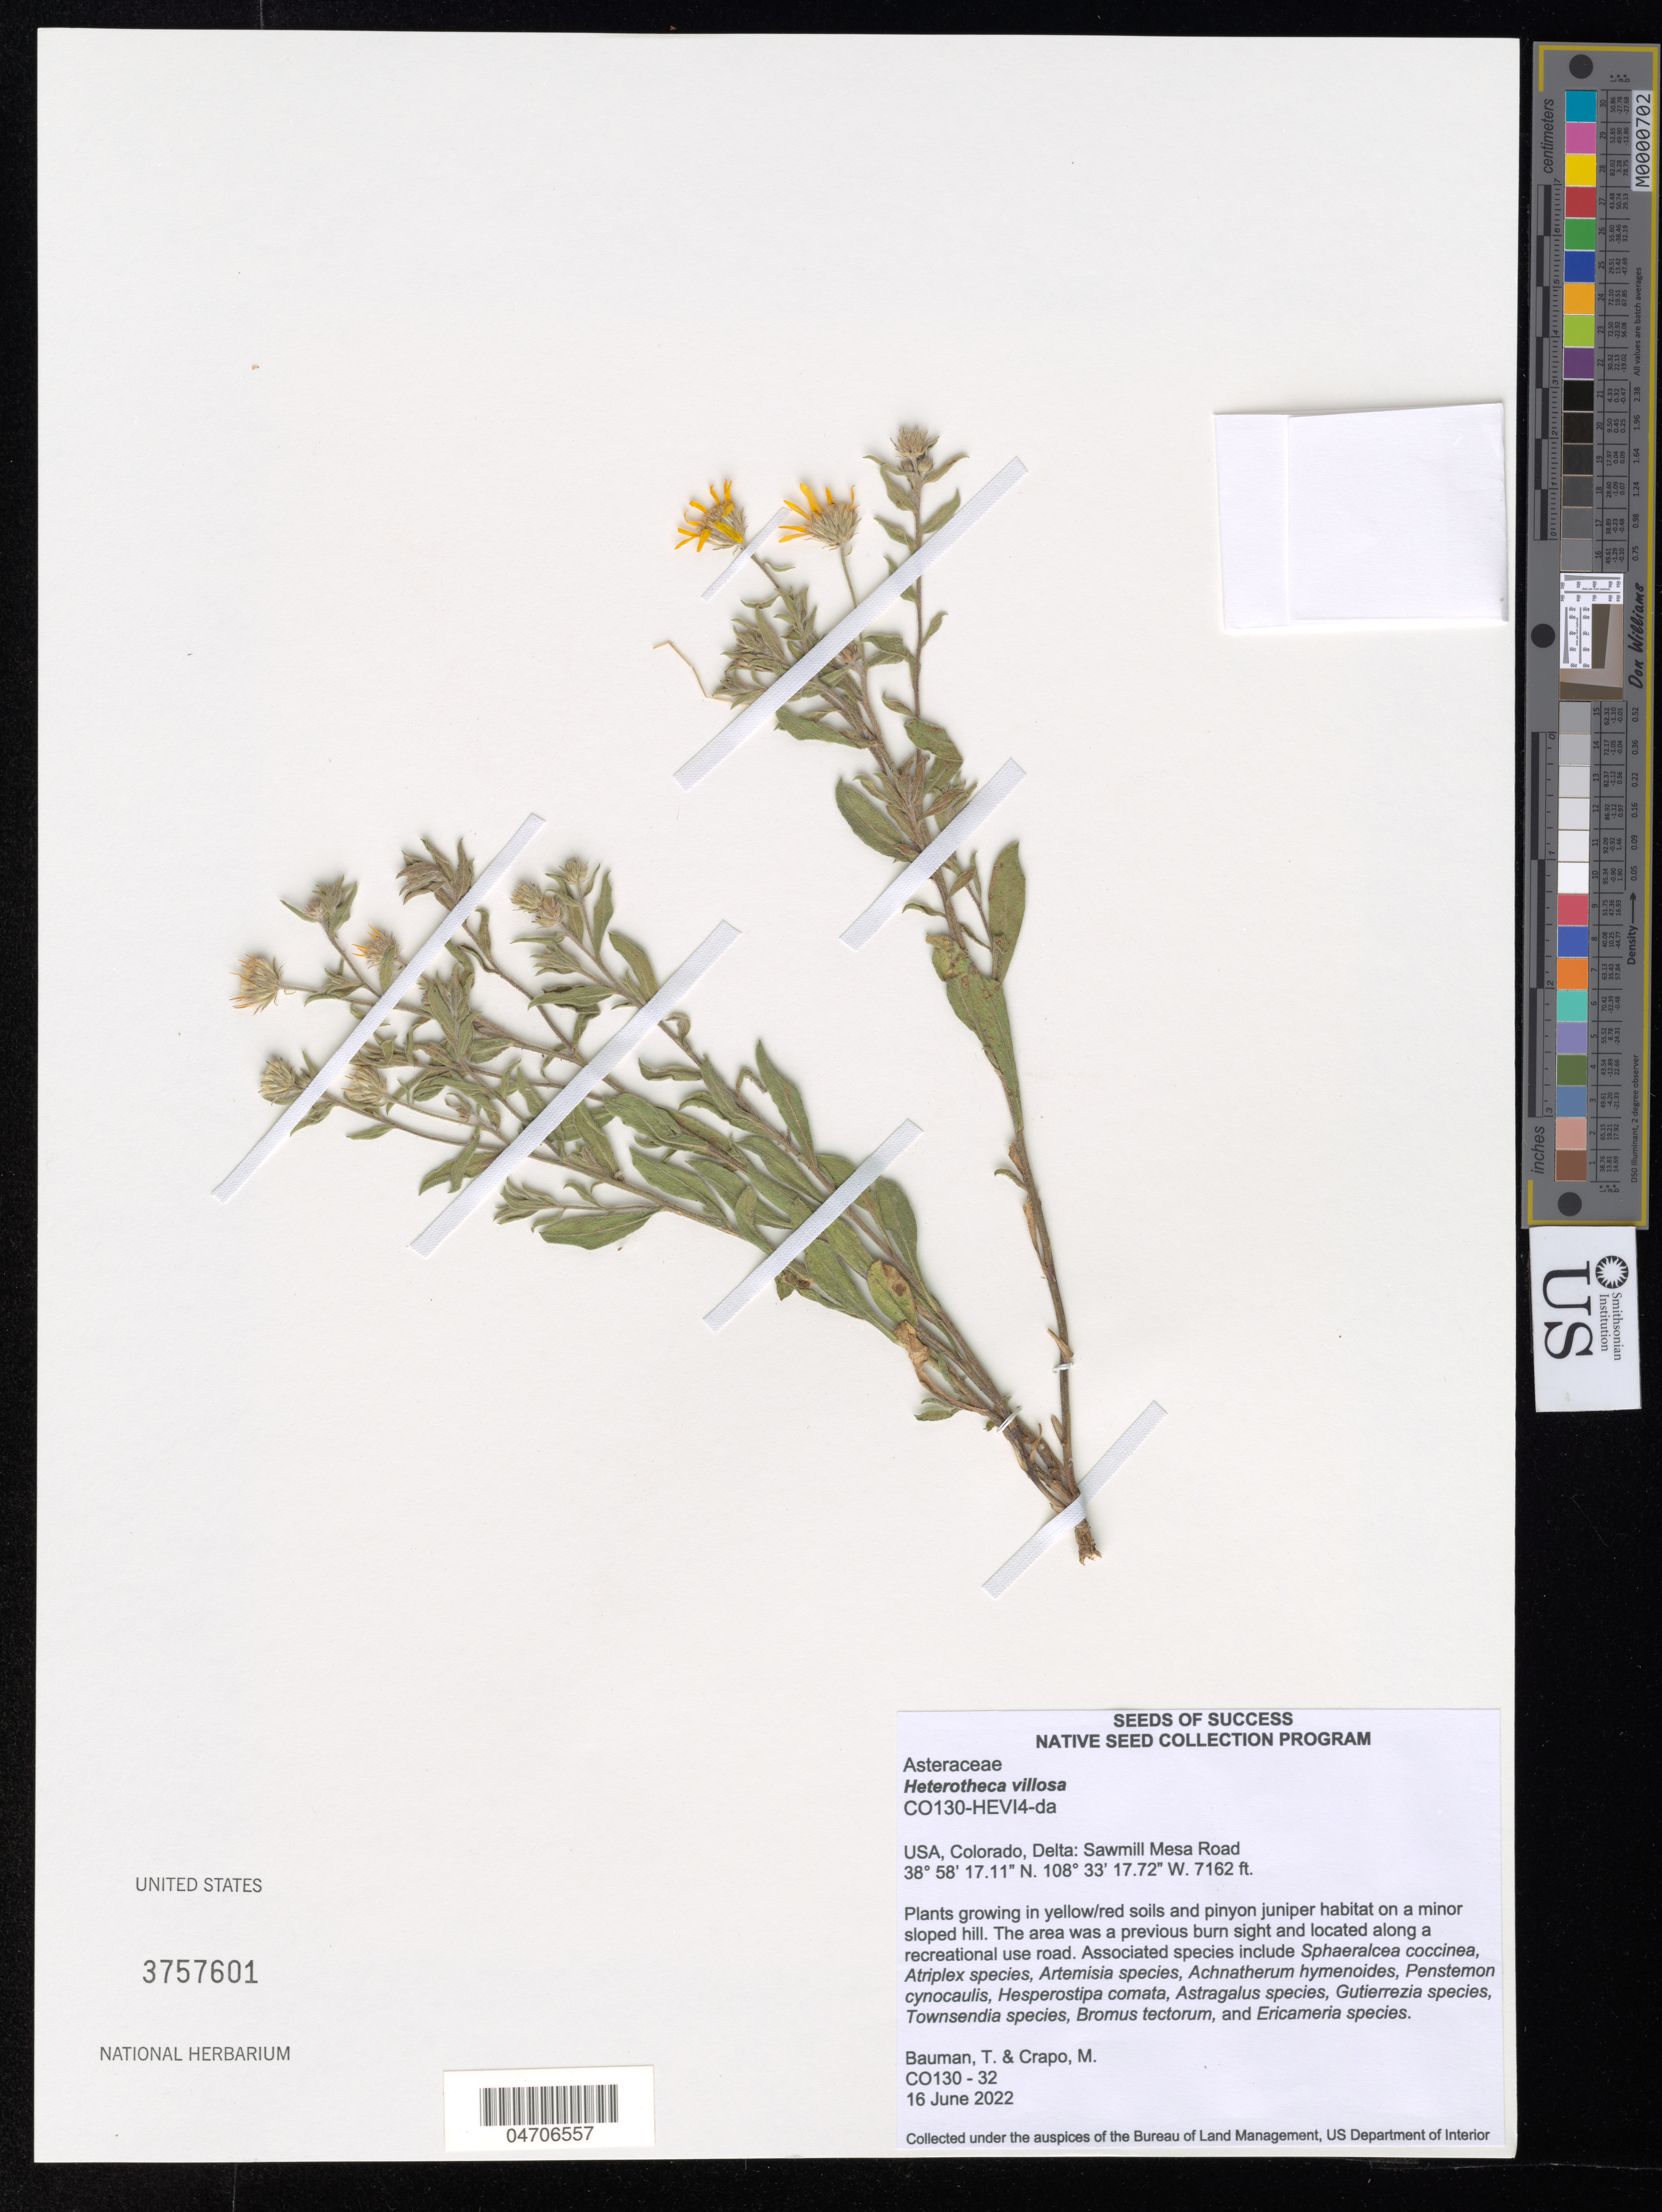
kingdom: Plantae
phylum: Tracheophyta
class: Magnoliopsida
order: Asterales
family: Asteraceae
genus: Heterotheca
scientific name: Heterotheca villosa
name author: (Pursh) Shinners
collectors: K. Gage & G. Woronow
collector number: CO130-32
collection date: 2022-06-16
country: United States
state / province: Colorado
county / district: Delta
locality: Delta: Sawmill Mesa Road.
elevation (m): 2183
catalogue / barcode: US 3757601